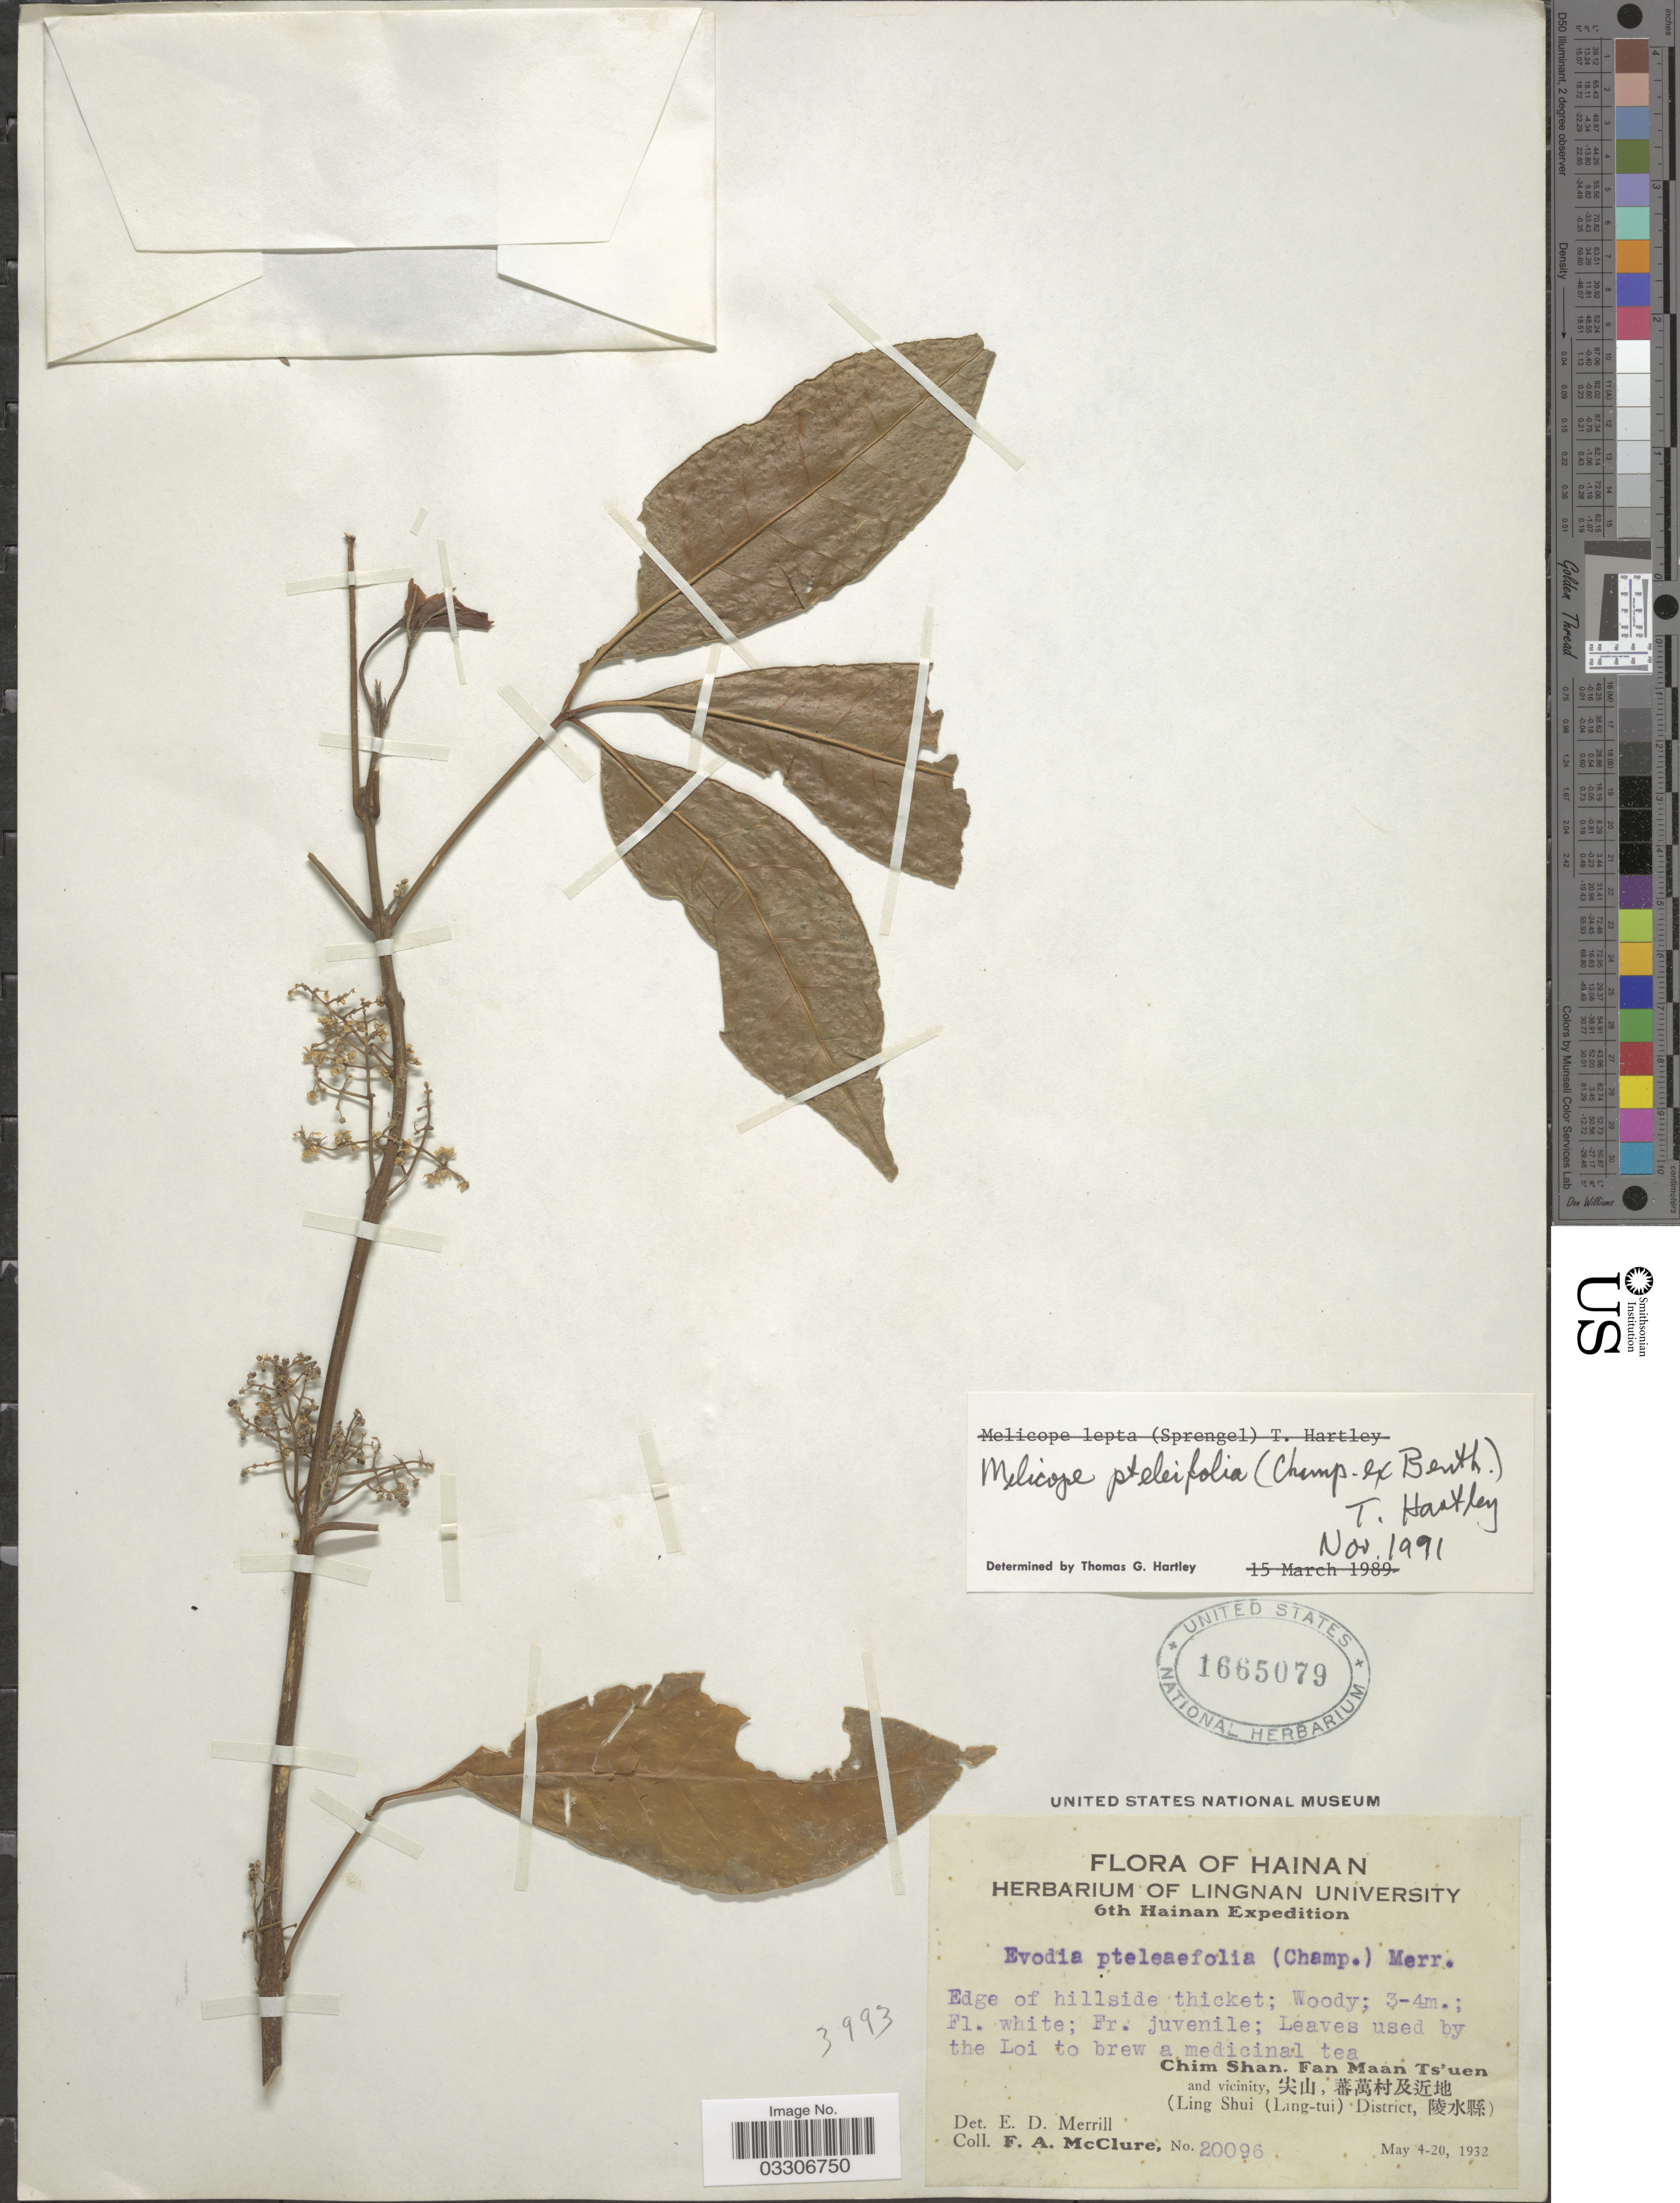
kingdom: Plantae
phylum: Tracheophyta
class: Magnoliopsida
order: Sapindales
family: Rutaceae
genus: Melicope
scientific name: Melicope pteleifolia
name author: (Champ. ex Benth.) T.G. Hartley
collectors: F. A. McClure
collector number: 20096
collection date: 1932-05-04/1932-05-20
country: China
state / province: Hainan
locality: Chim Shan, Fan Maan Ts'uen and vicinity, (Ling Shui (Ling-tui) District.)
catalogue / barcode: US 1665079